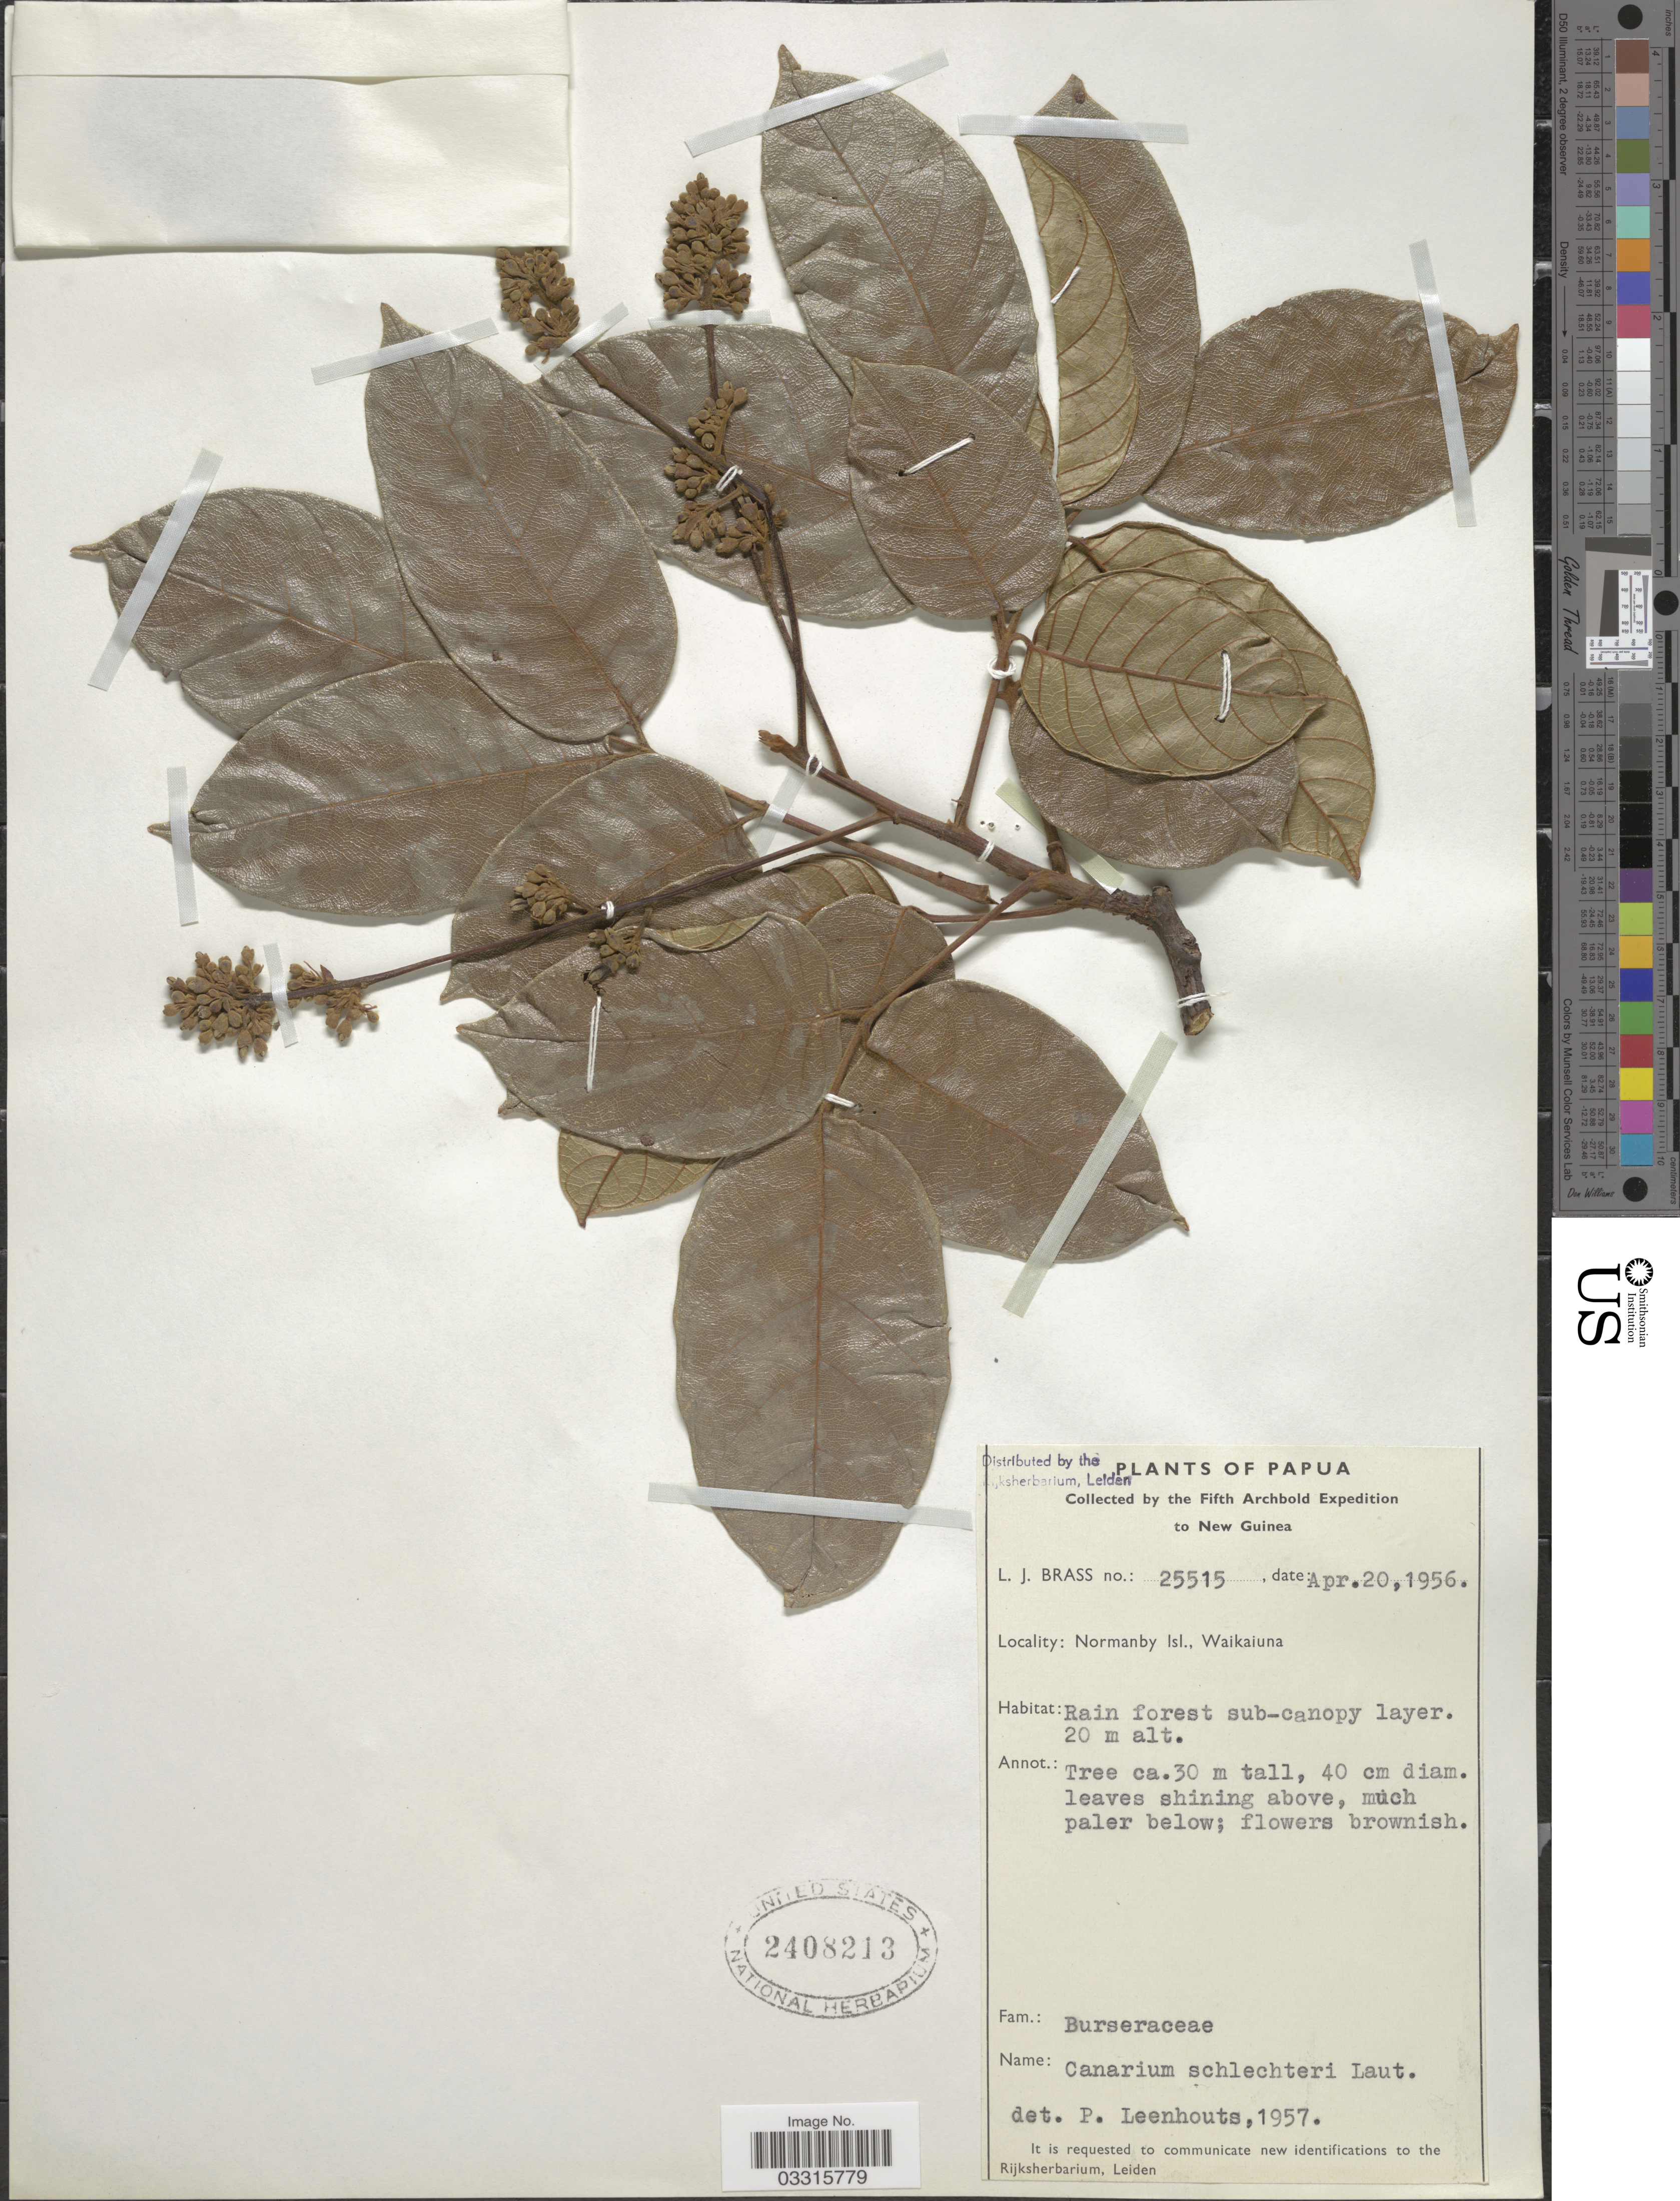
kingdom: Plantae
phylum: Tracheophyta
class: Magnoliopsida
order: Sapindales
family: Burseraceae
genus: Canarium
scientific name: Canarium schlechteri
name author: Lauterb.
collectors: L. J. Brass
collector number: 25515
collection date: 1956-04-20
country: Papua New Guinea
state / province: Milne Bay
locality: Papua. New Guinea. Normanby Isl., Waikaiuna.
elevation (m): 20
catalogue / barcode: US 2408213